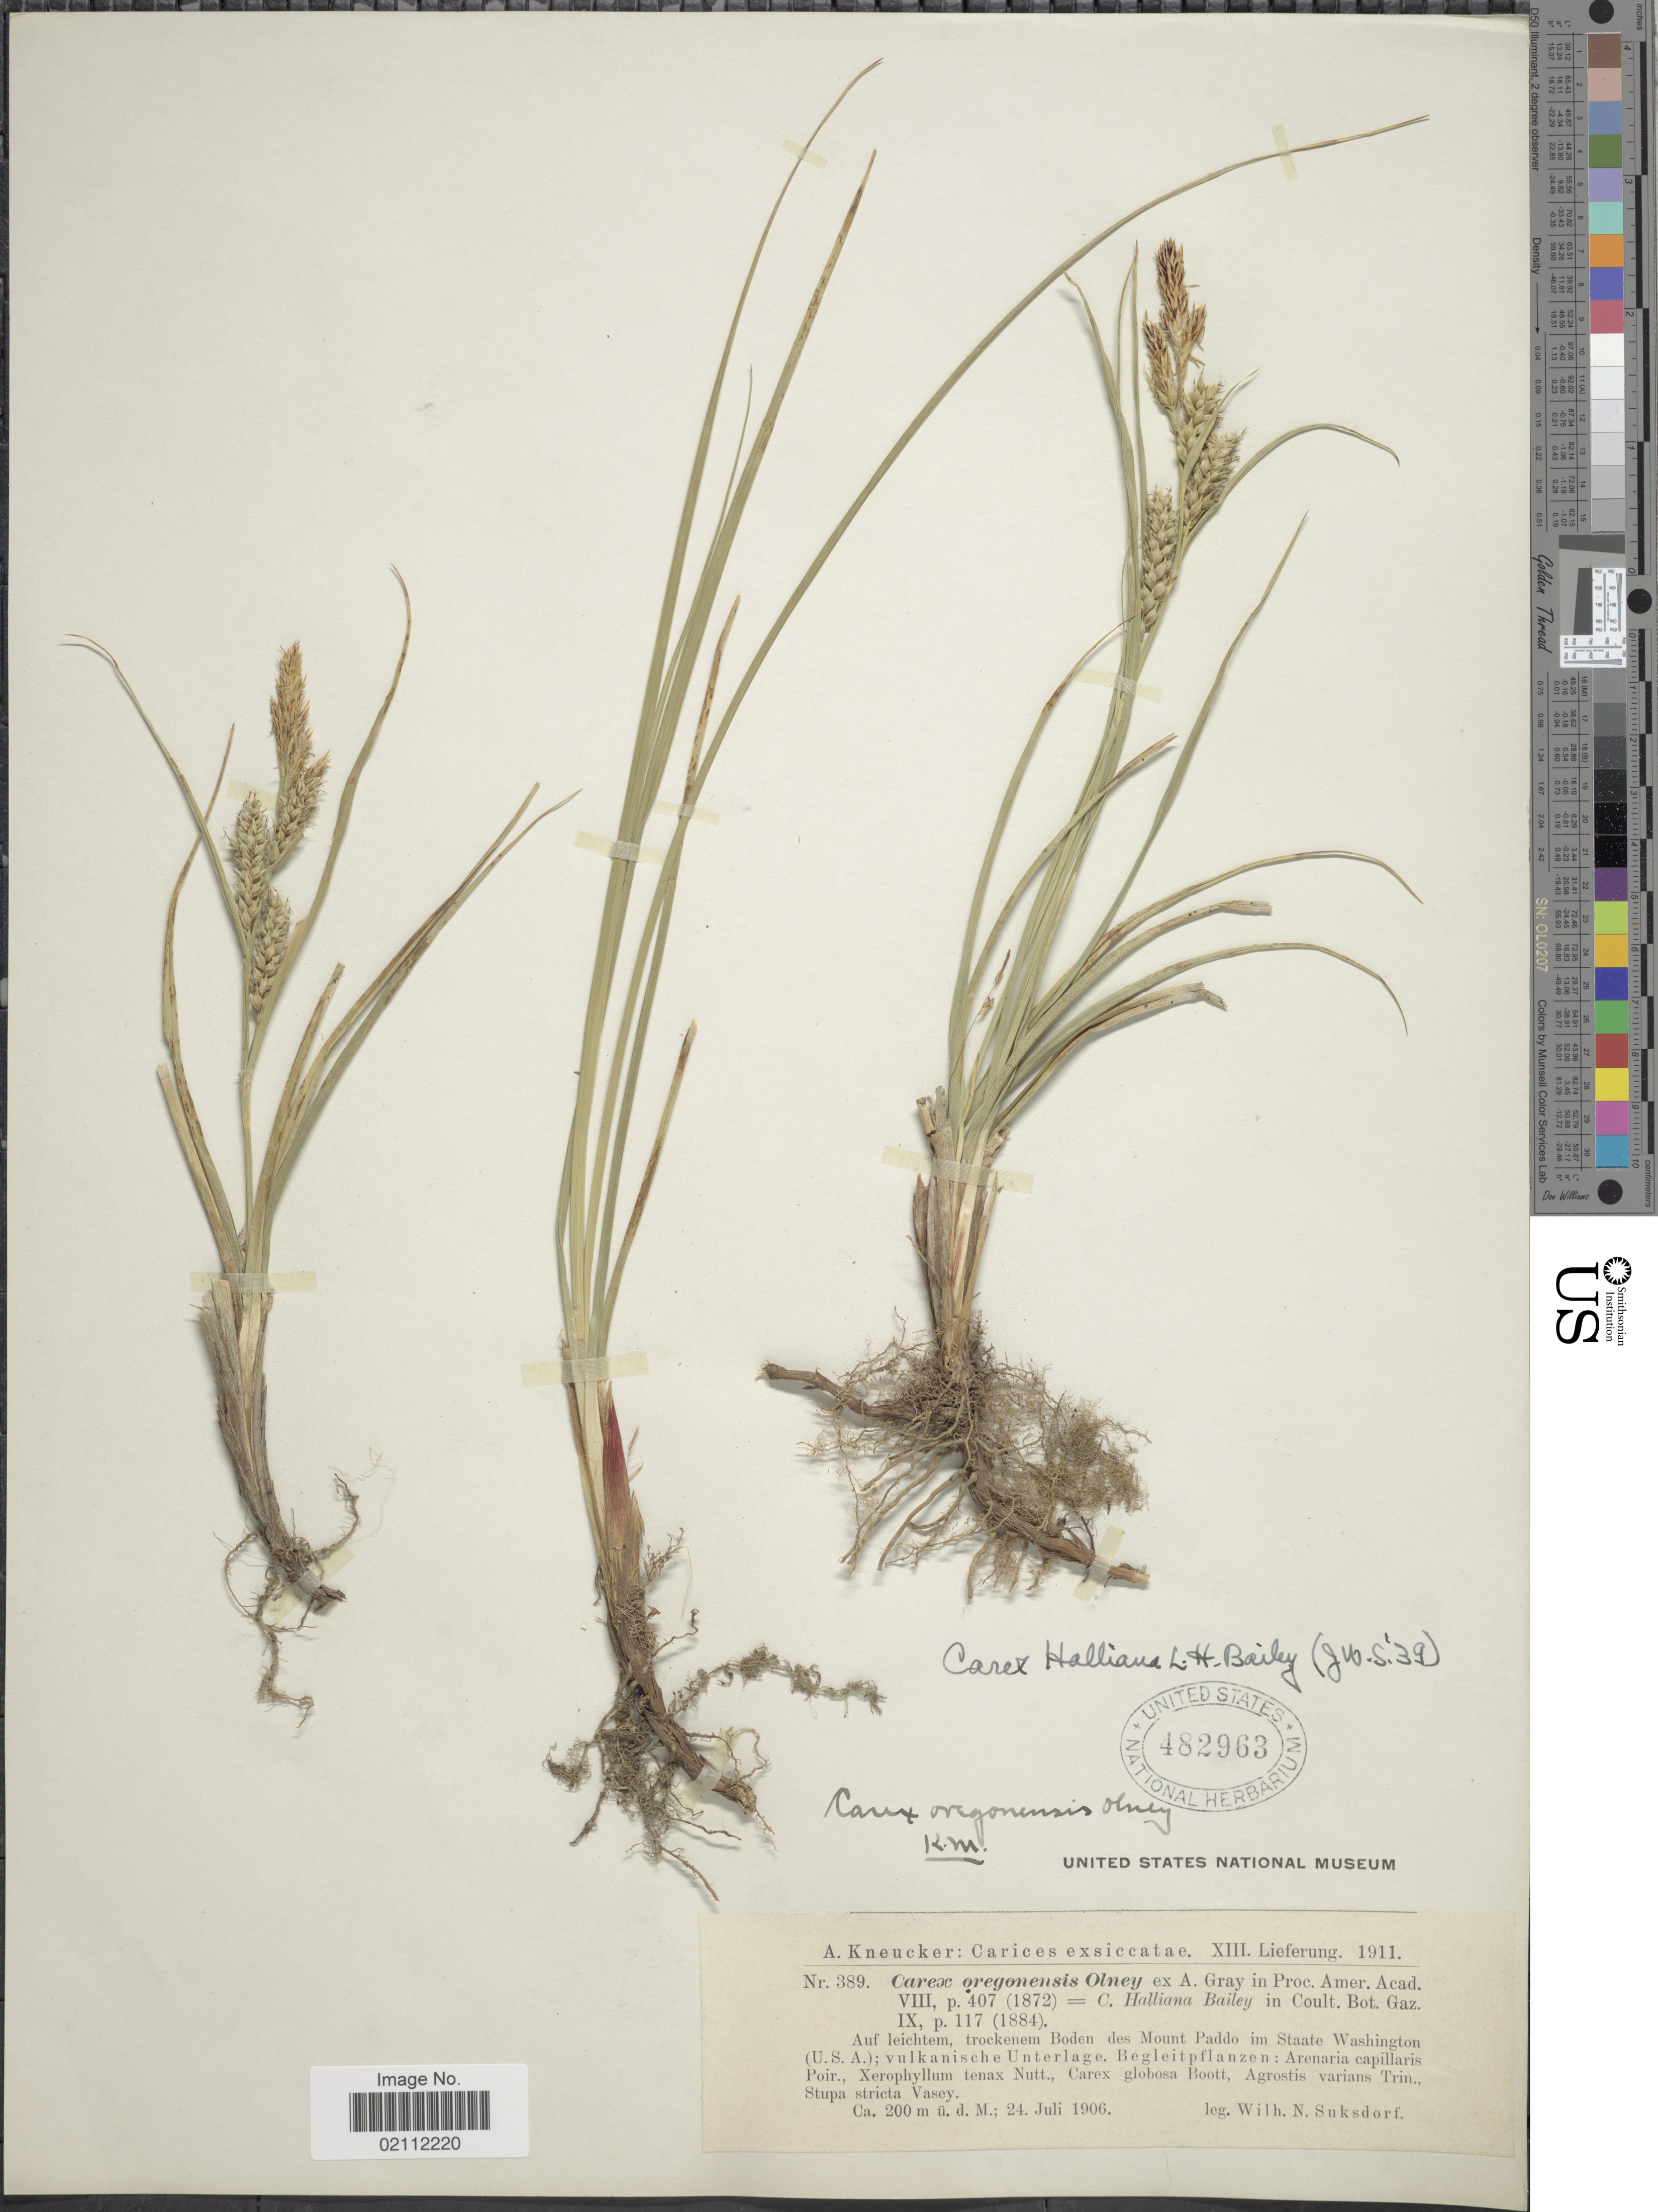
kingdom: Plantae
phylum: Tracheophyta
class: Liliopsida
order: Poales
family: Cyperaceae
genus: Carex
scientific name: Carex halliana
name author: L.H. Bailey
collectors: W. N. Suksdorf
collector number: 389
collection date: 1906-07-24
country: United States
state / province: Washington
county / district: Skamania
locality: Auf leichtem, trockenem Boden des Mount Paddo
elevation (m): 200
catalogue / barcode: US 482963